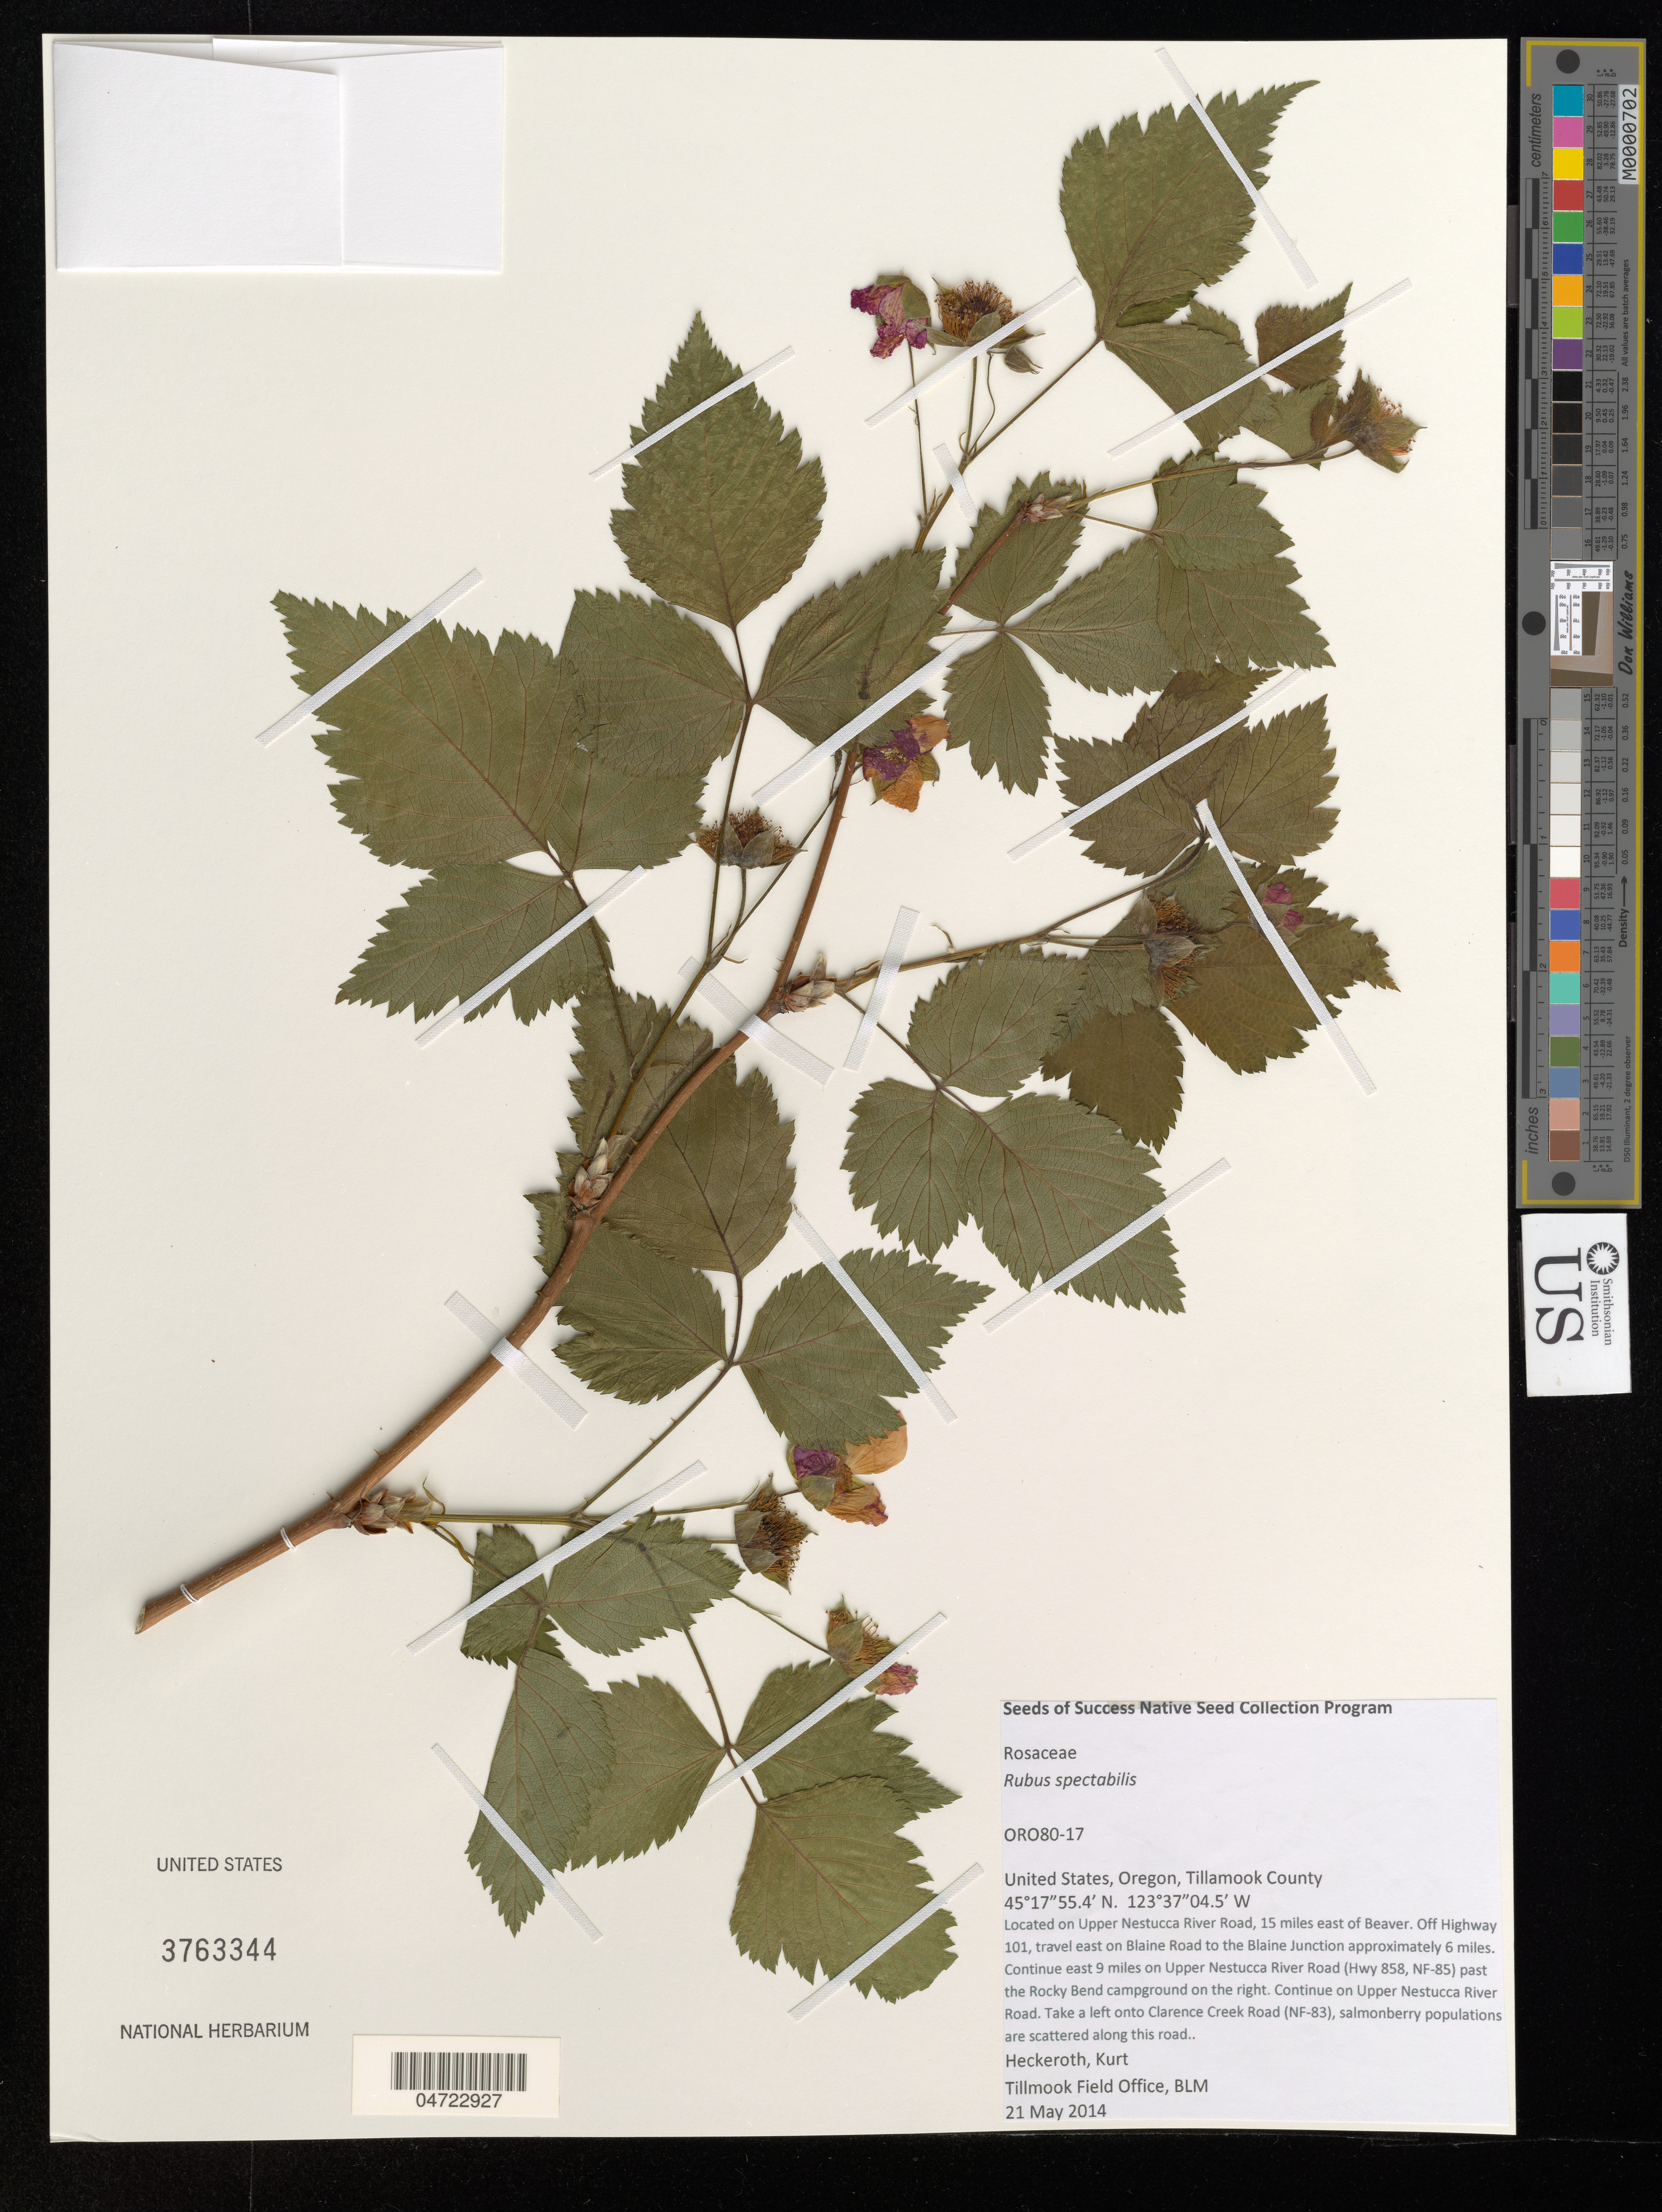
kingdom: Plantae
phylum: Tracheophyta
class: Magnoliopsida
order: Rosales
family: Rosaceae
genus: Rubus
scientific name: Rubus spectabilis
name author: Pursh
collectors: K. Heckeroth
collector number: ORO80-17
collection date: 2014-05-21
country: United States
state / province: Oregon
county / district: Tillamook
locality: Tillamook County. Located on Upper Nestucca River Road, 15 miles east of Beaver. Off Highway 101, travel east on Blaine Road to the Blaine Junction approximately 6 miles. Continue east 9 miles on Upper Nestucca River Road (Hwy 858, NF-85) past the Rpcky Bend campground on the right. Continue on Upper Nestucca River Road. Take a left onto Clarence Creek Road (NF-83).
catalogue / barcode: US 3763344